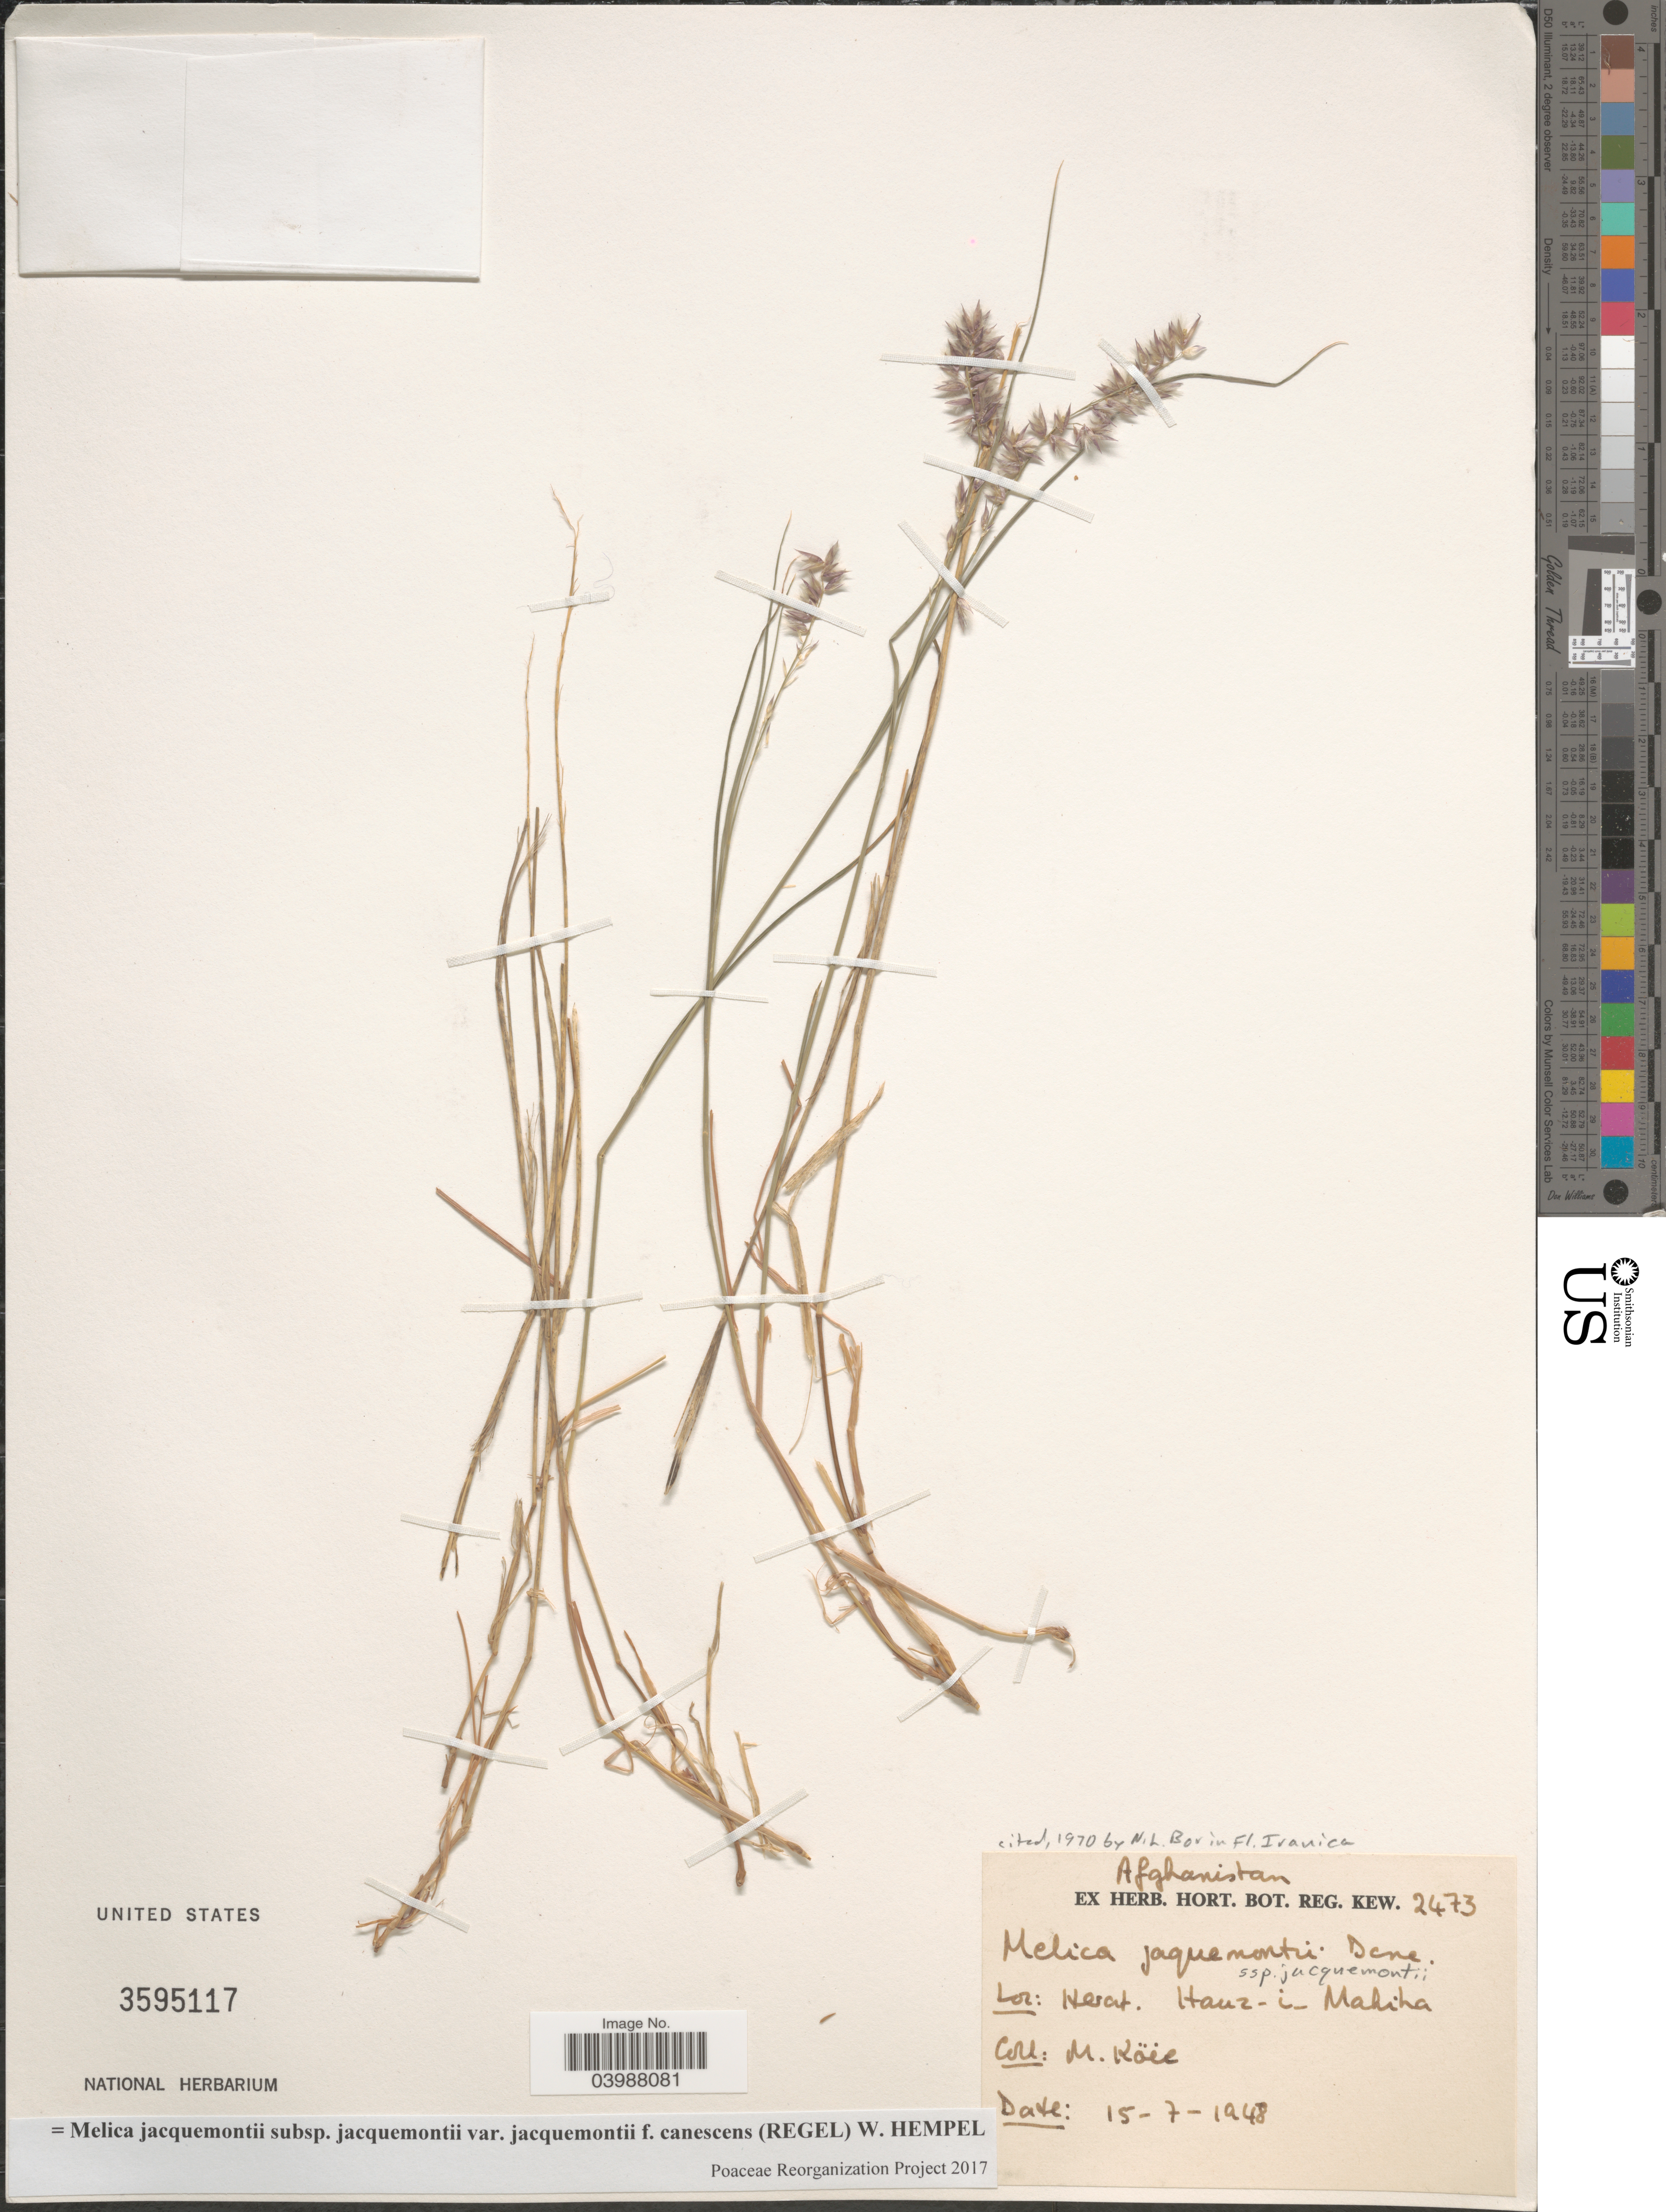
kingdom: Plantae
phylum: Tracheophyta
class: Liliopsida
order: Poales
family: Poaceae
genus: Melica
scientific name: Melica jacquemontii subsp. jacquemontii f. canescens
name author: (A. Regel) W. Hempel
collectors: M. Koie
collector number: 2473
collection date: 1948-07-15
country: Afghanistan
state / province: Herat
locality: Hauz-i-Mahiha.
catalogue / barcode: US 3595117